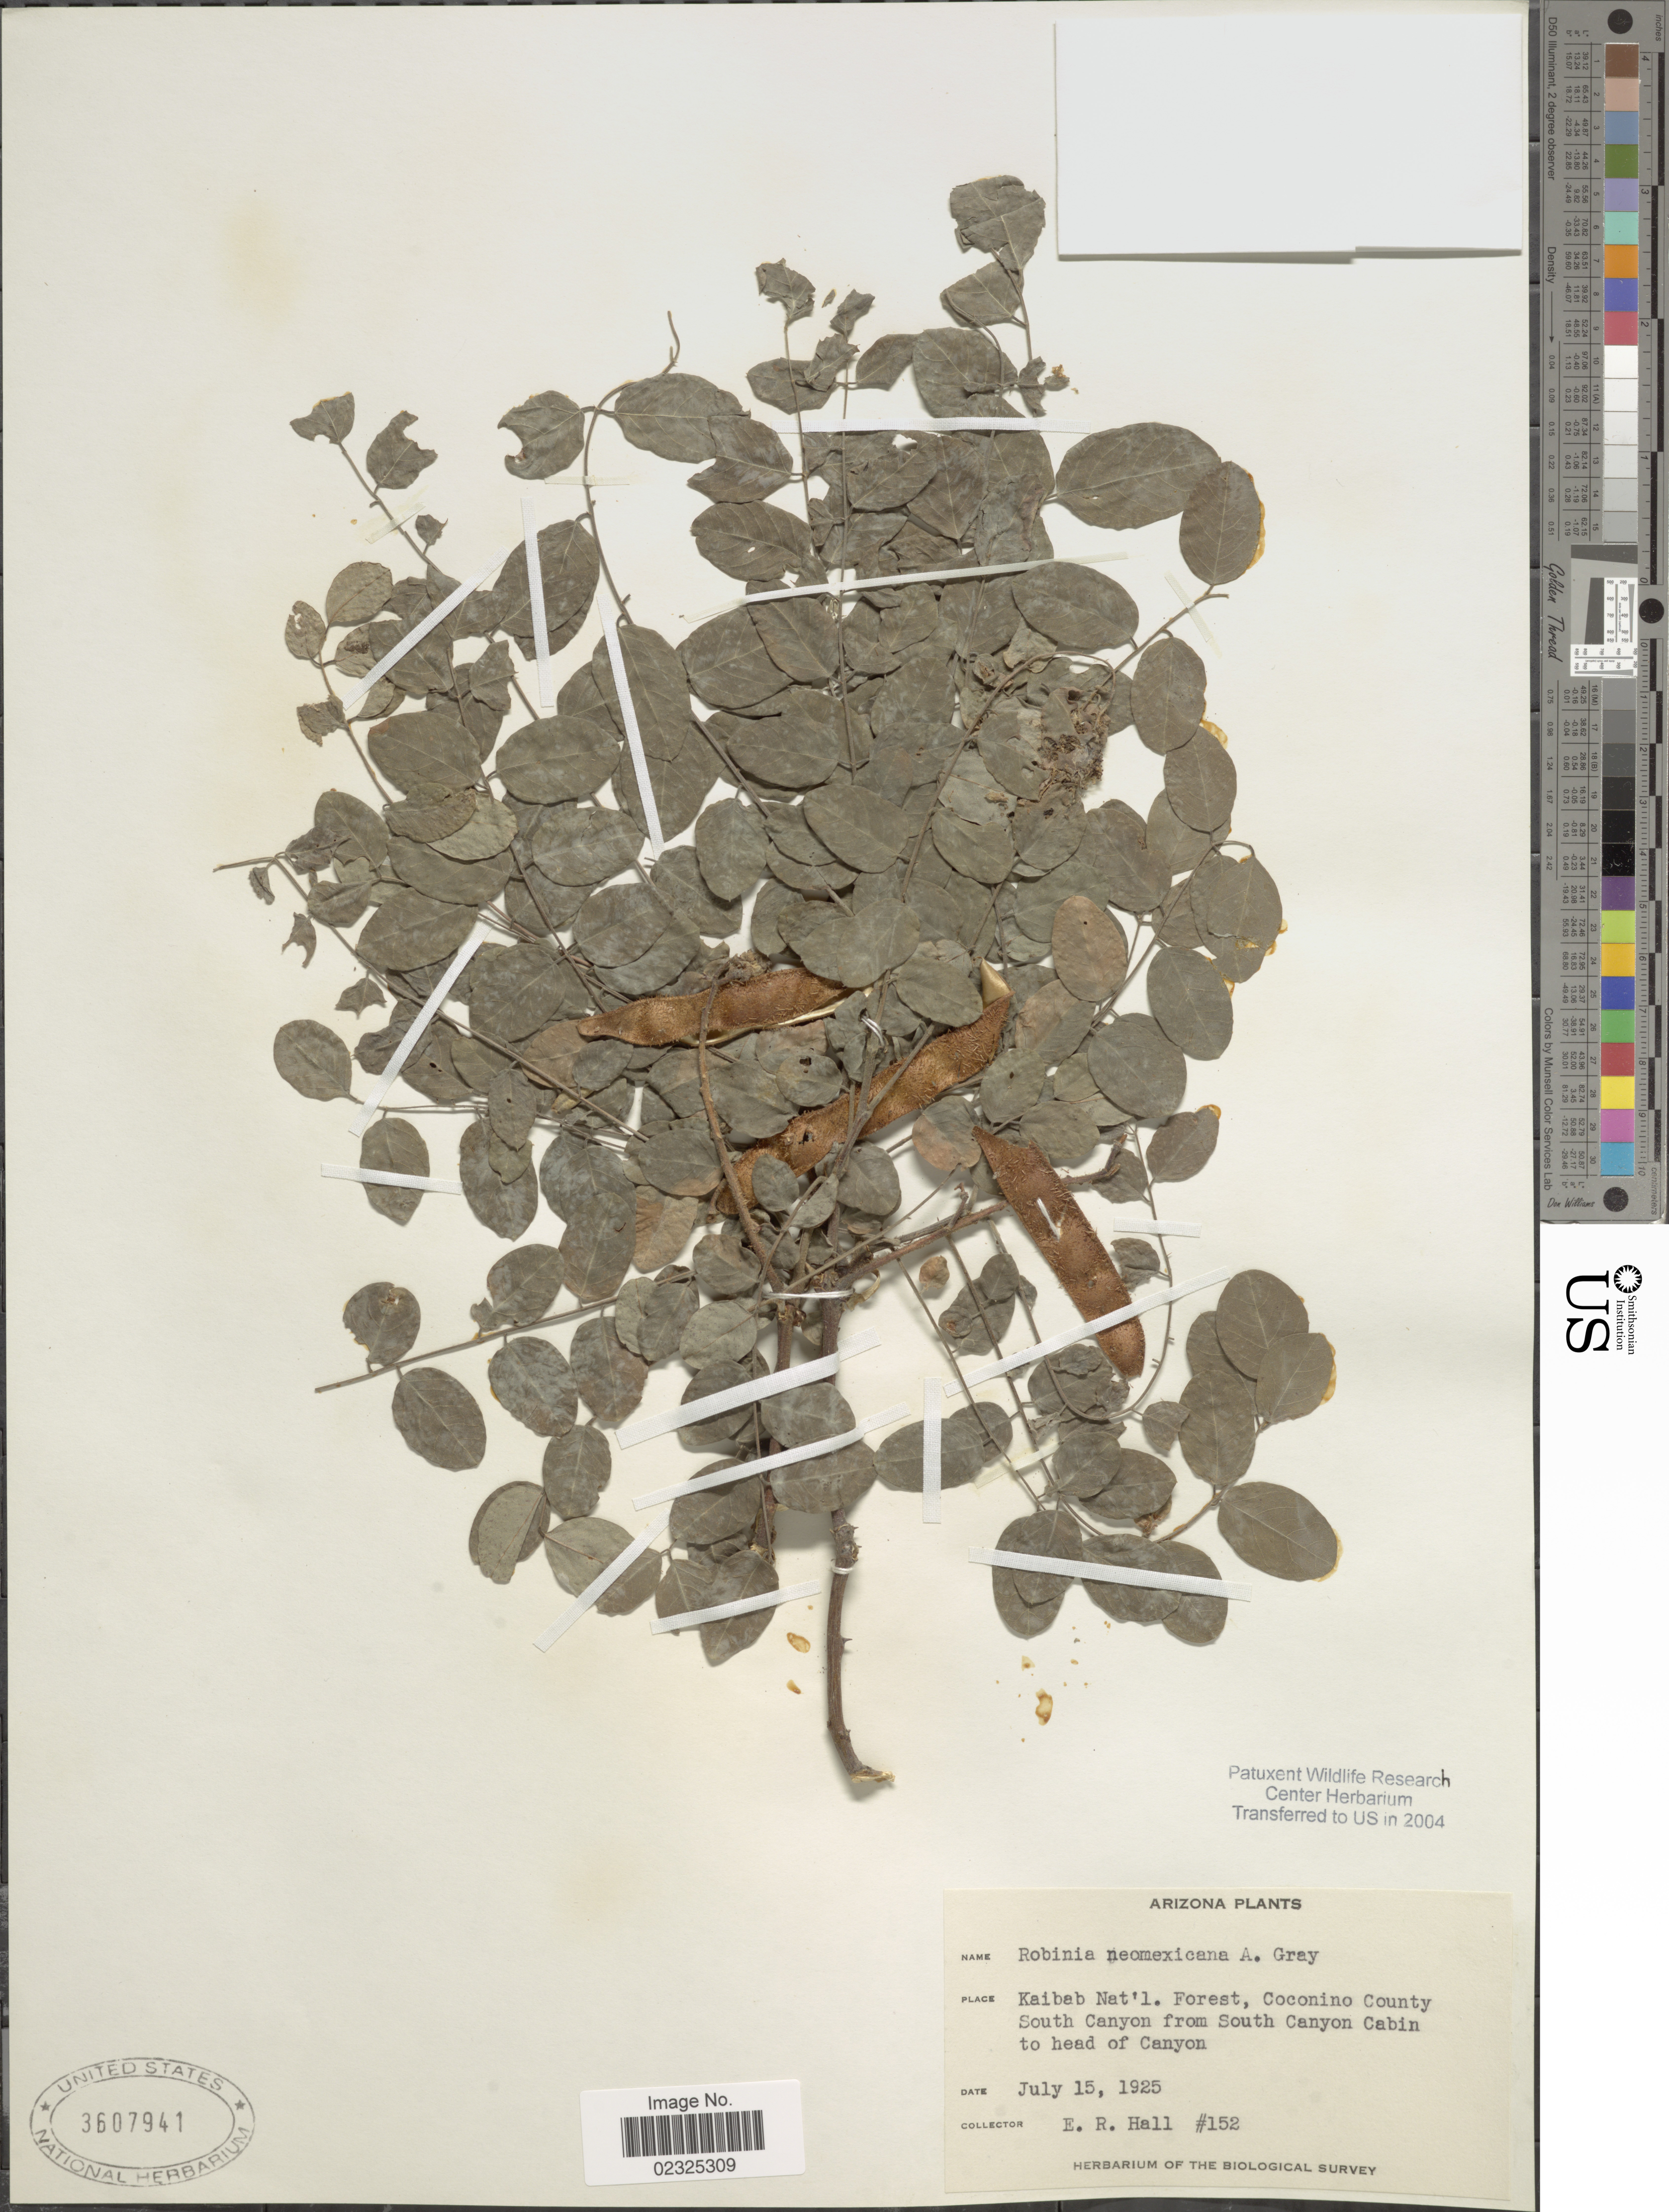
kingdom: Plantae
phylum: Tracheophyta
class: Magnoliopsida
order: Fabales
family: Fabaceae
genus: Robinia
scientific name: Robinia neomexicana var. neomexicana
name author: A. Gray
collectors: E. Hall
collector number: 152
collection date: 1925-07-15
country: United States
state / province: Arizona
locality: Kaibab Nat'l. Forest, Cococino County, South Canyon from South Canyon Cabin to head of Canyon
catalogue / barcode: US 3607941